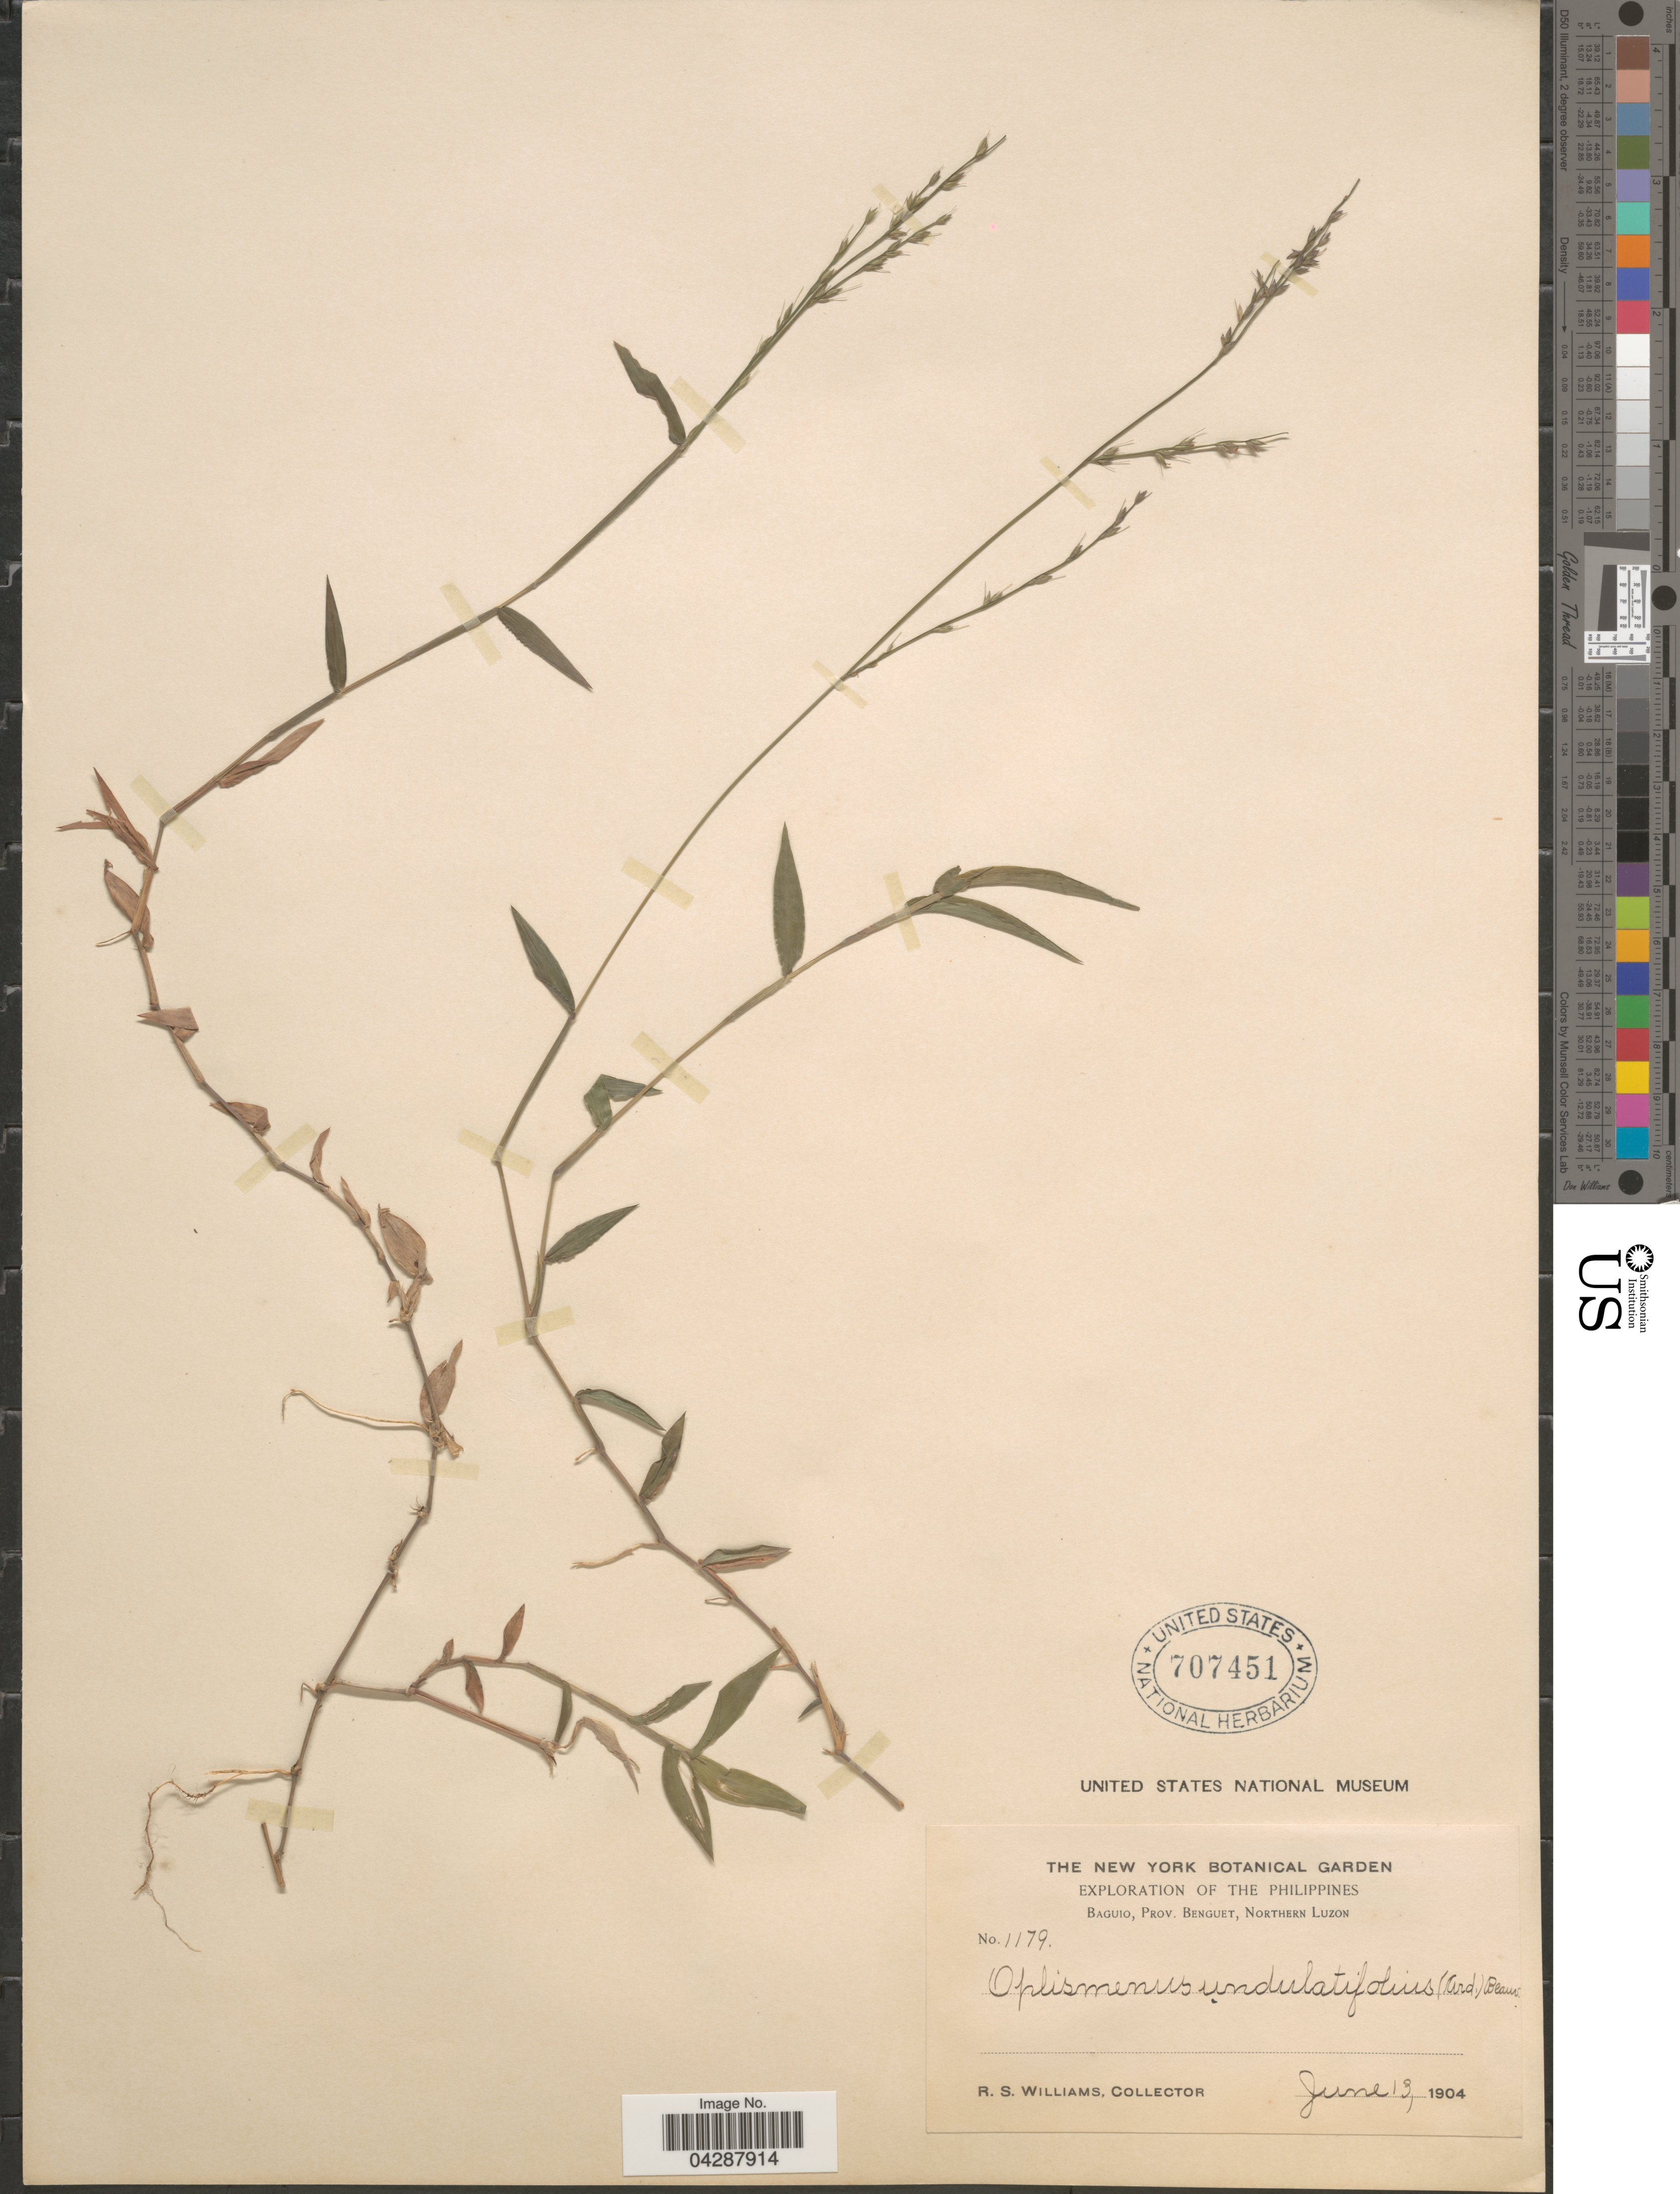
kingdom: Plantae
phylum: Tracheophyta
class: Liliopsida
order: Poales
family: Poaceae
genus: Oplismenus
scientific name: Oplismenus compositus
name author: (L.) P. Beauv.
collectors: R. S. Williams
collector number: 1179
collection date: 1904-06-13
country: Philippines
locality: Exploration of the Philippines. Baguio, Prov. Benguet, Northern Luzon.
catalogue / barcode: US 707451